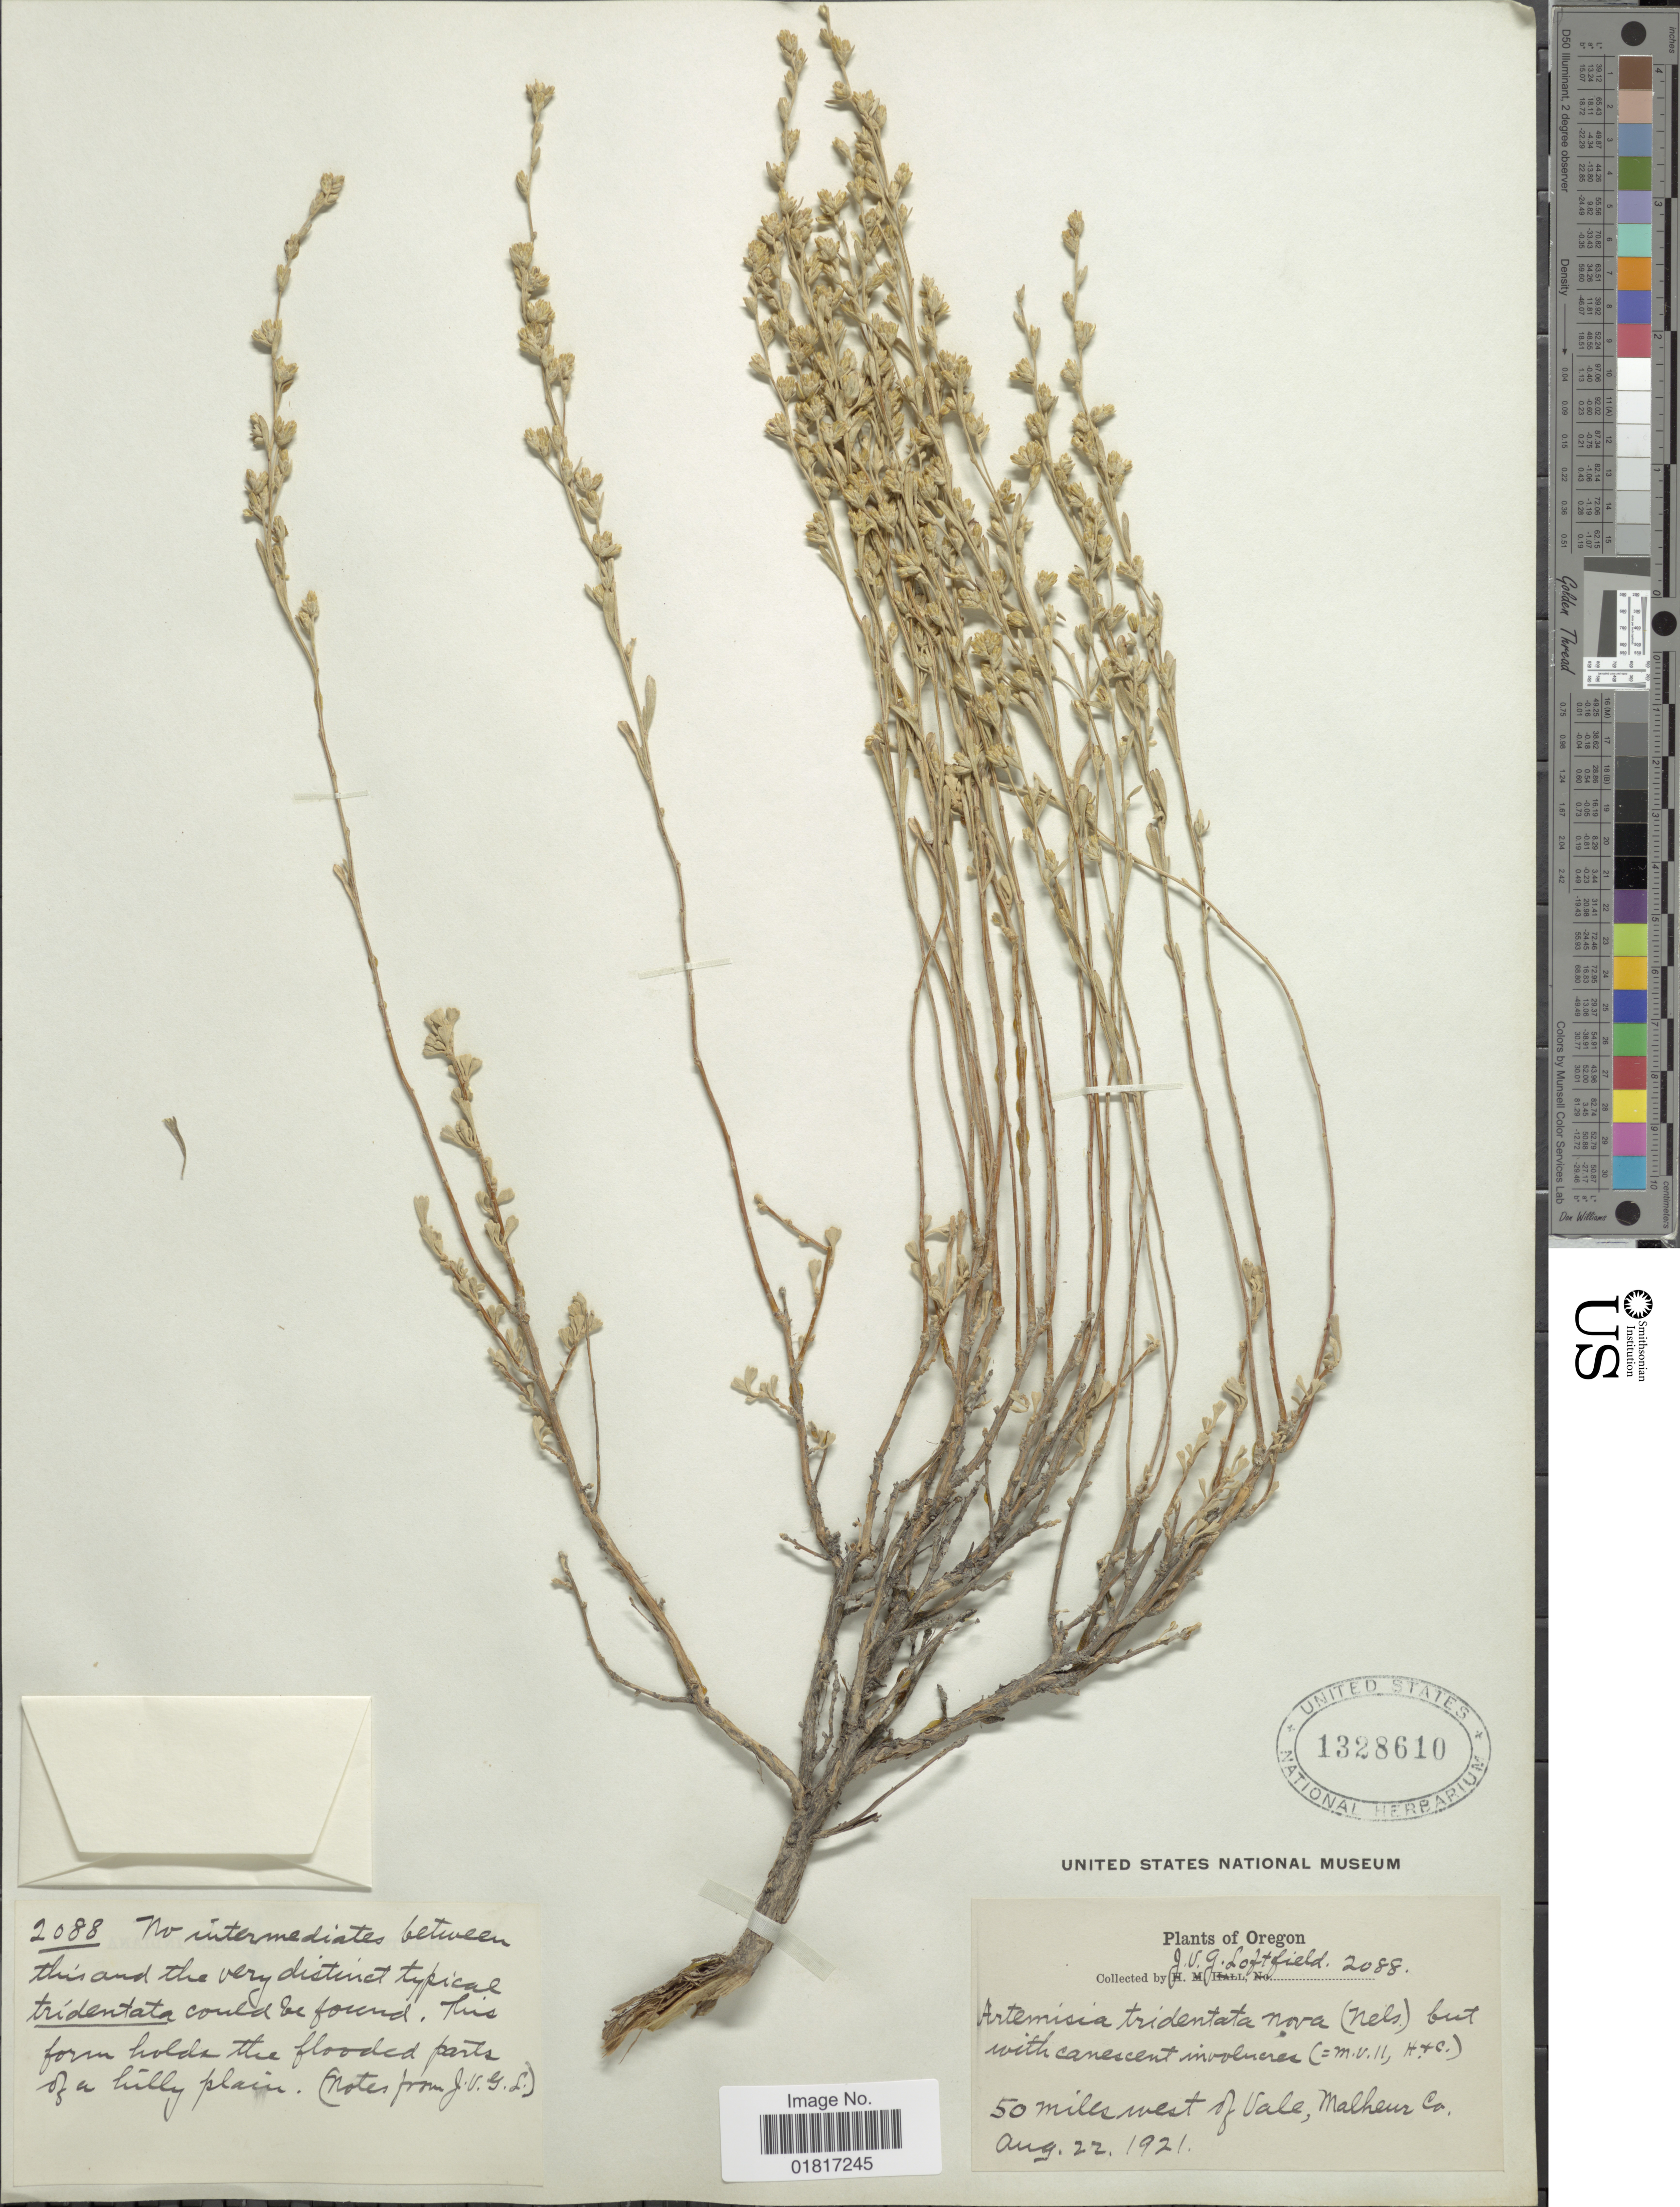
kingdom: Plantae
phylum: Tracheophyta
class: Magnoliopsida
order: Asterales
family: Asteraceae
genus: Artemisia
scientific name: Artemisia tridentata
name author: Nutt.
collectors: J. Loftfield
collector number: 2088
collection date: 1921-08-22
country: United States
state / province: Oregon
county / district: Malheur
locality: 50 miles west of Valle, Malheur Co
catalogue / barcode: US 1328610